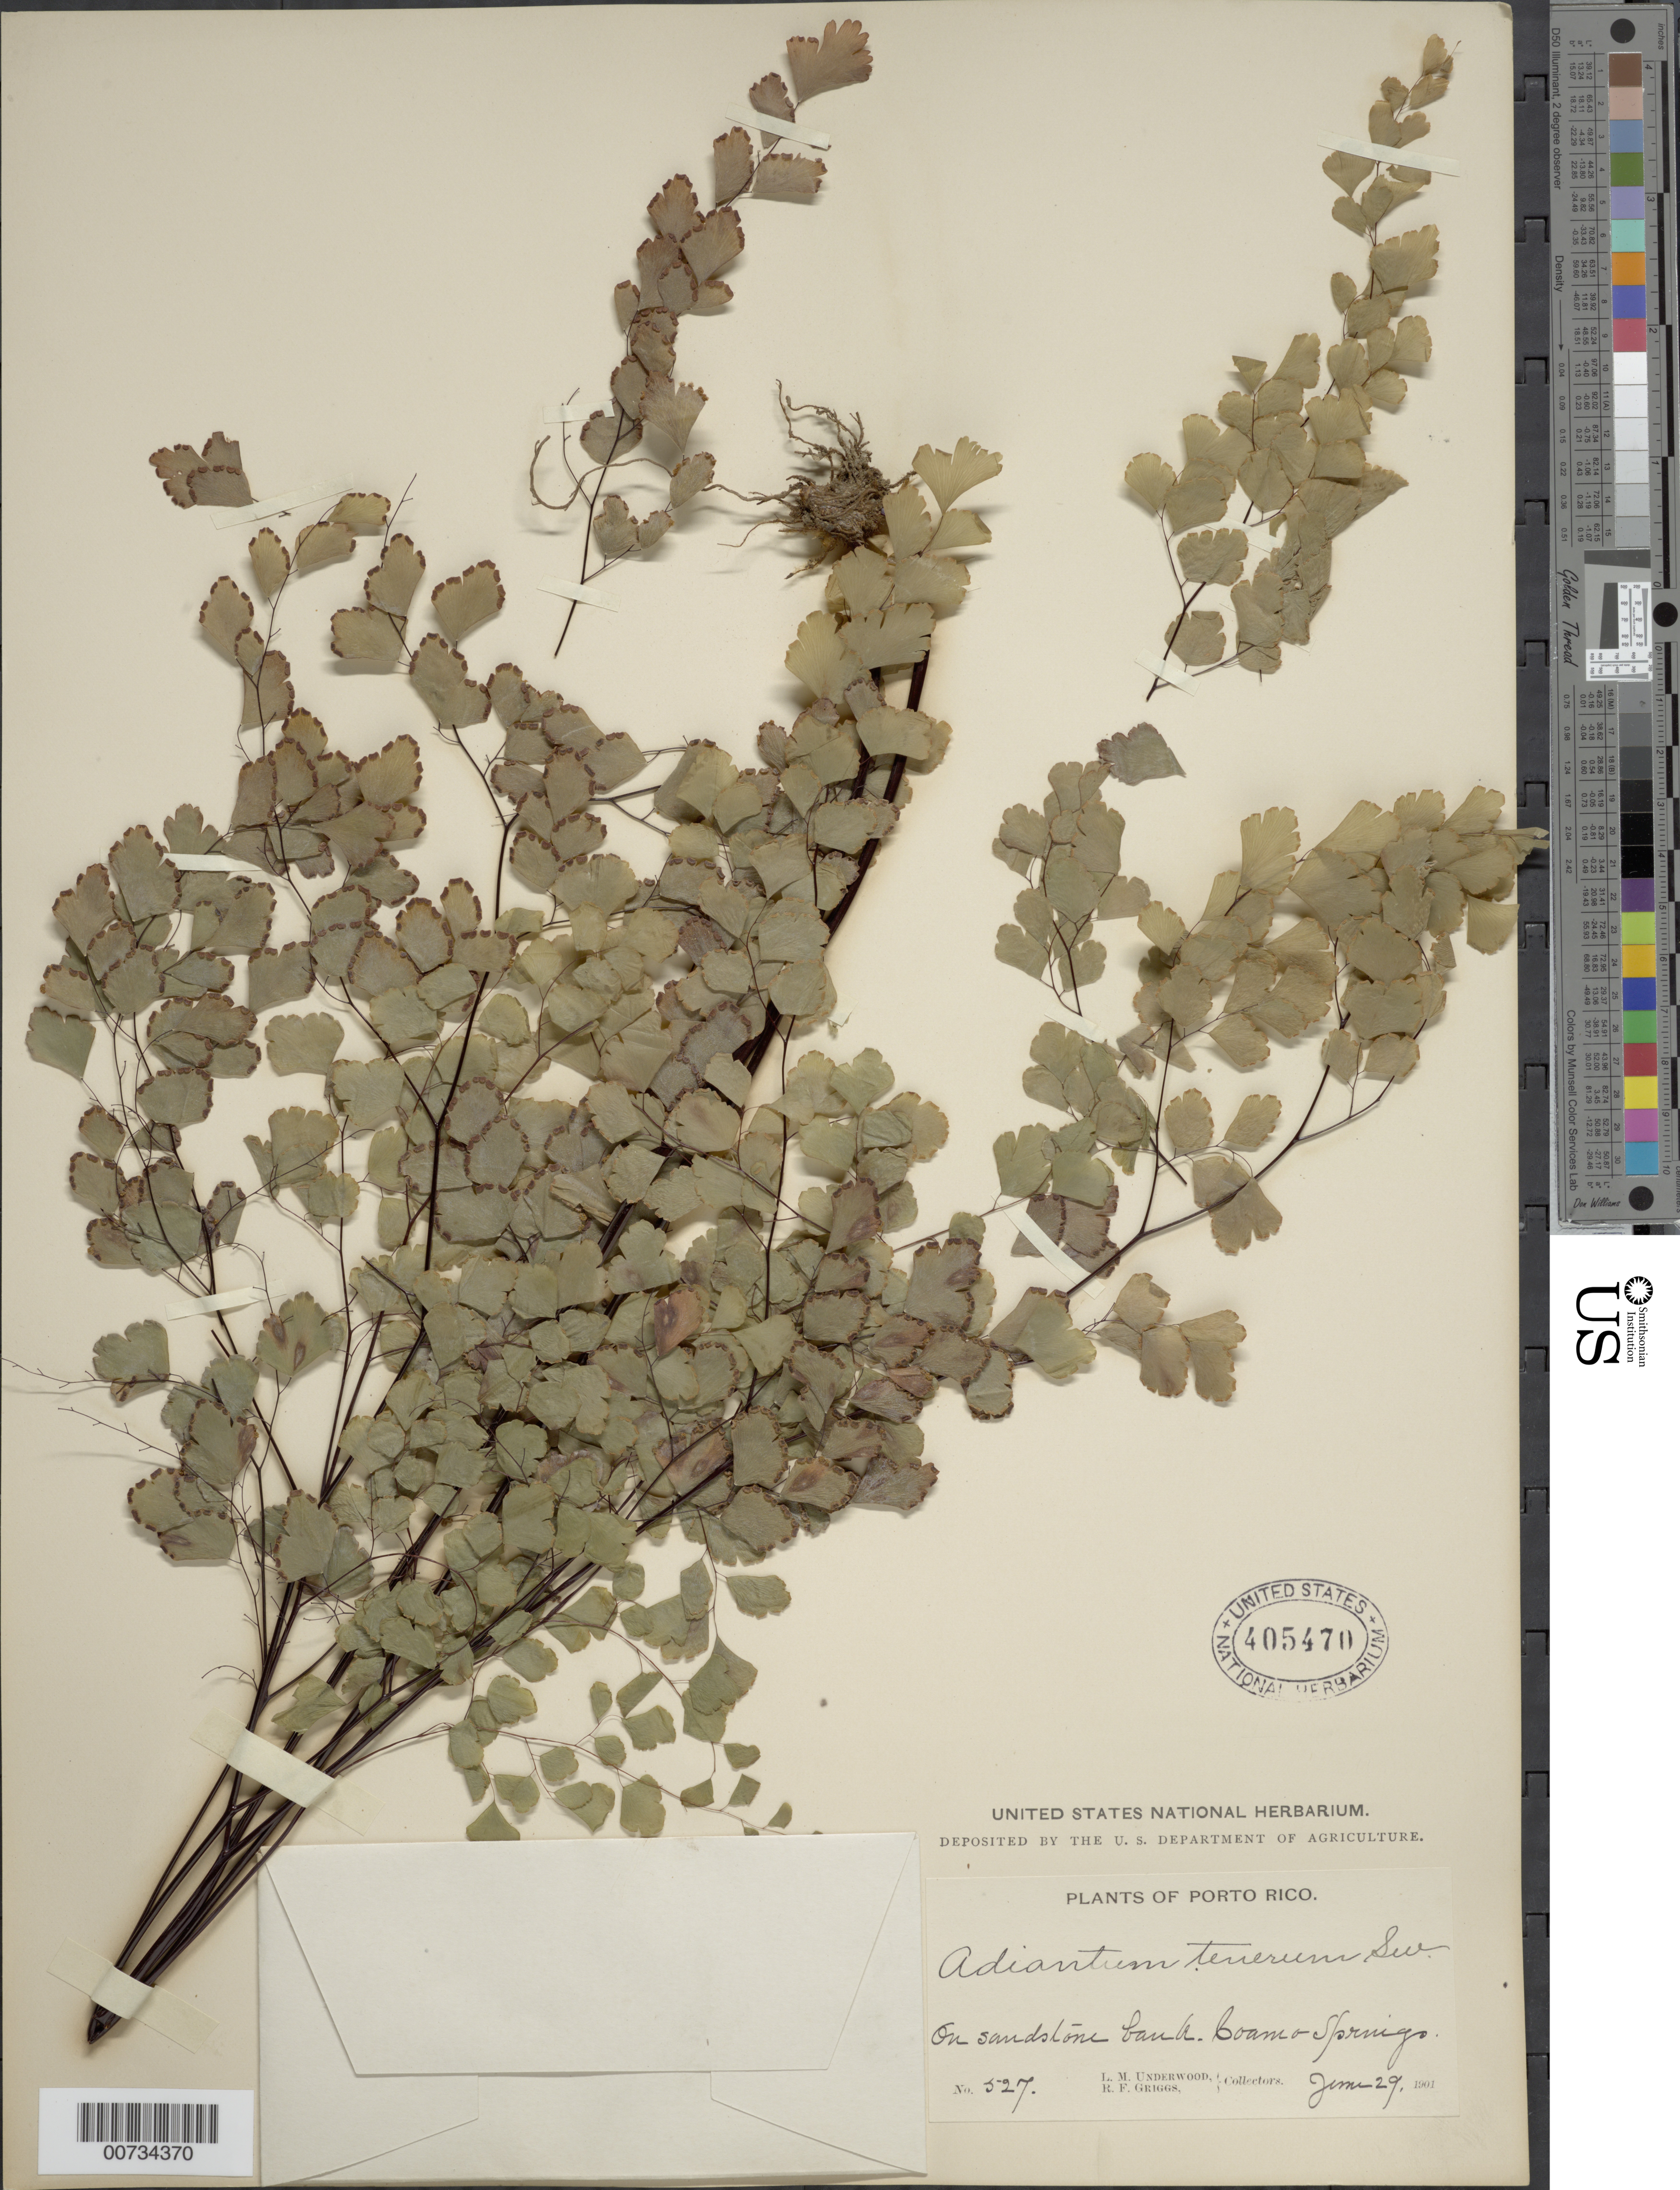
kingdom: Plantae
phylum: Tracheophyta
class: Polypodiopsida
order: Polypodiales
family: Pteridaceae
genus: Adiantum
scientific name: Adiantum tenerum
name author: Sw.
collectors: L. M. Underwood & R. F. Griggs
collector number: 527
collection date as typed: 29 Jun 1901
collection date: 1901-06-29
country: Puerto Rico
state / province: Coamo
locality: Coamo Springs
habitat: On sandstone bank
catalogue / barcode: US 405470